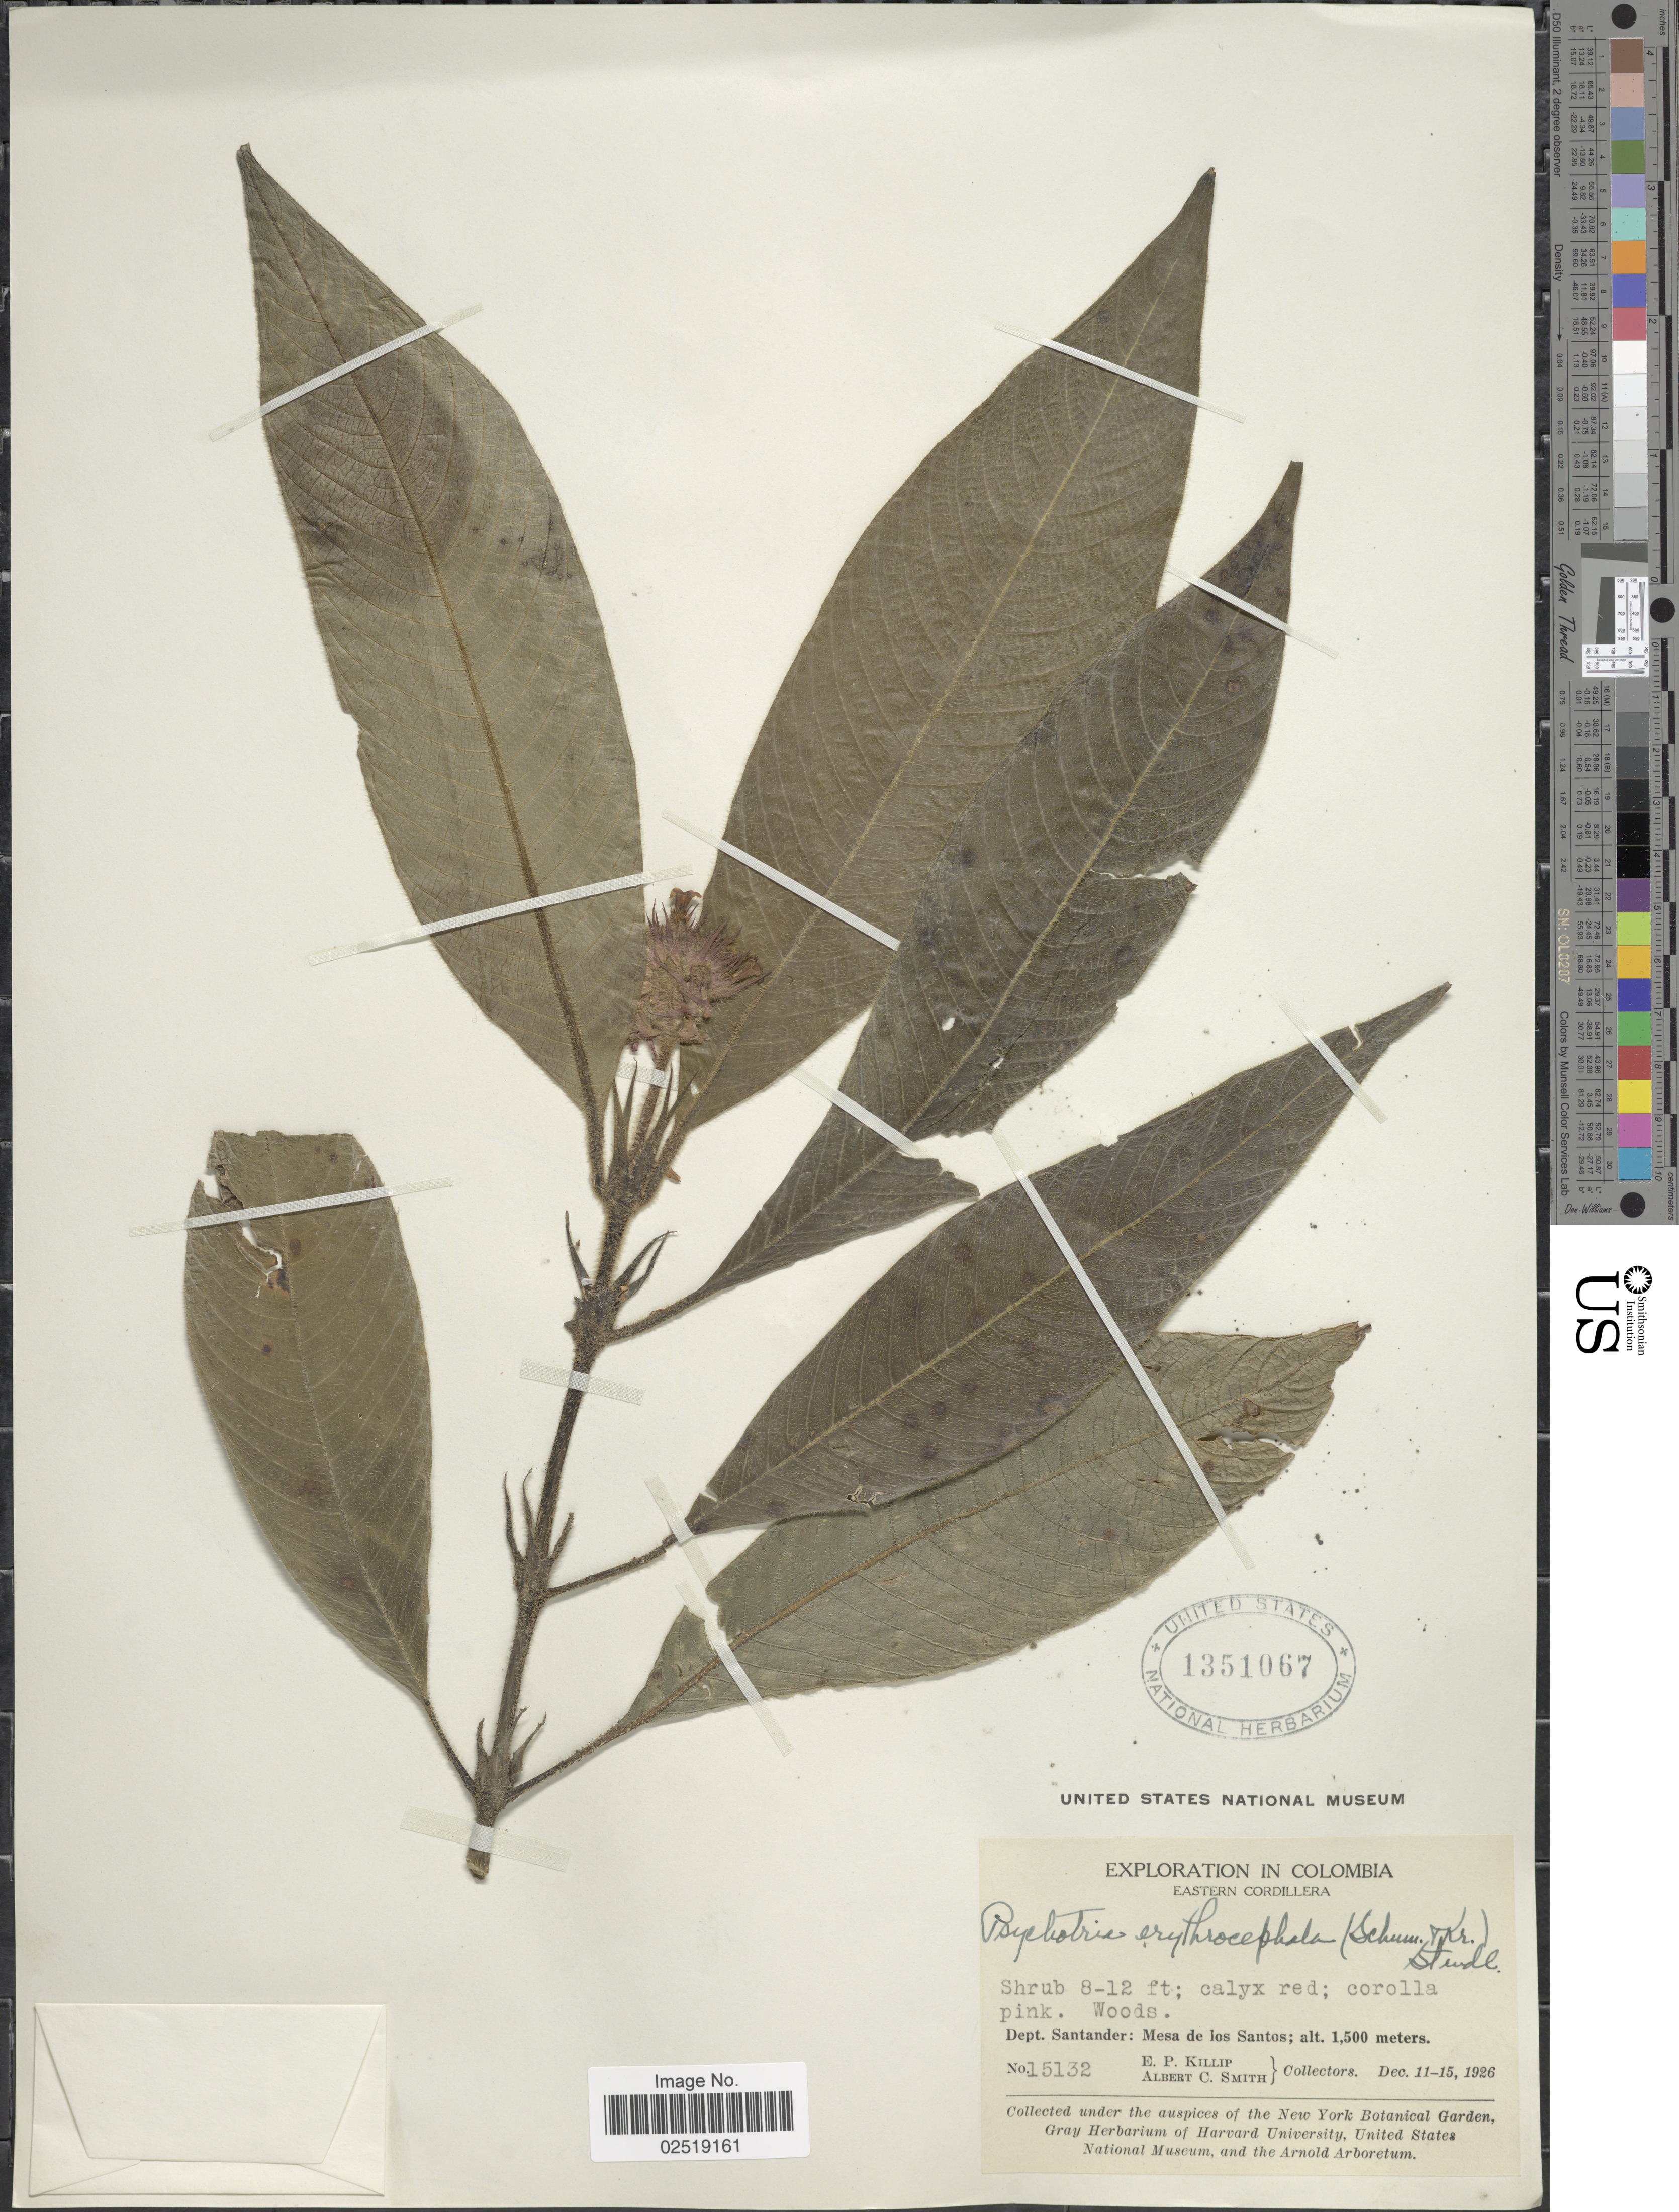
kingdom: Plantae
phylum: Tracheophyta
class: Magnoliopsida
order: Gentianales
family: Rubiaceae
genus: Psychotria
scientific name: Psychotria erythrocephala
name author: (K. Schum. & K. Krause) Standl.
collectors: E. P. Killip & A. C. Smith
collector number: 15132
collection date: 1926-12-11/1926-12-15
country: Colombia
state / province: Santander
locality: Eastern Cordillera. Dept. Santander: Mesa de los Santos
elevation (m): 1500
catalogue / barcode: US 1351067